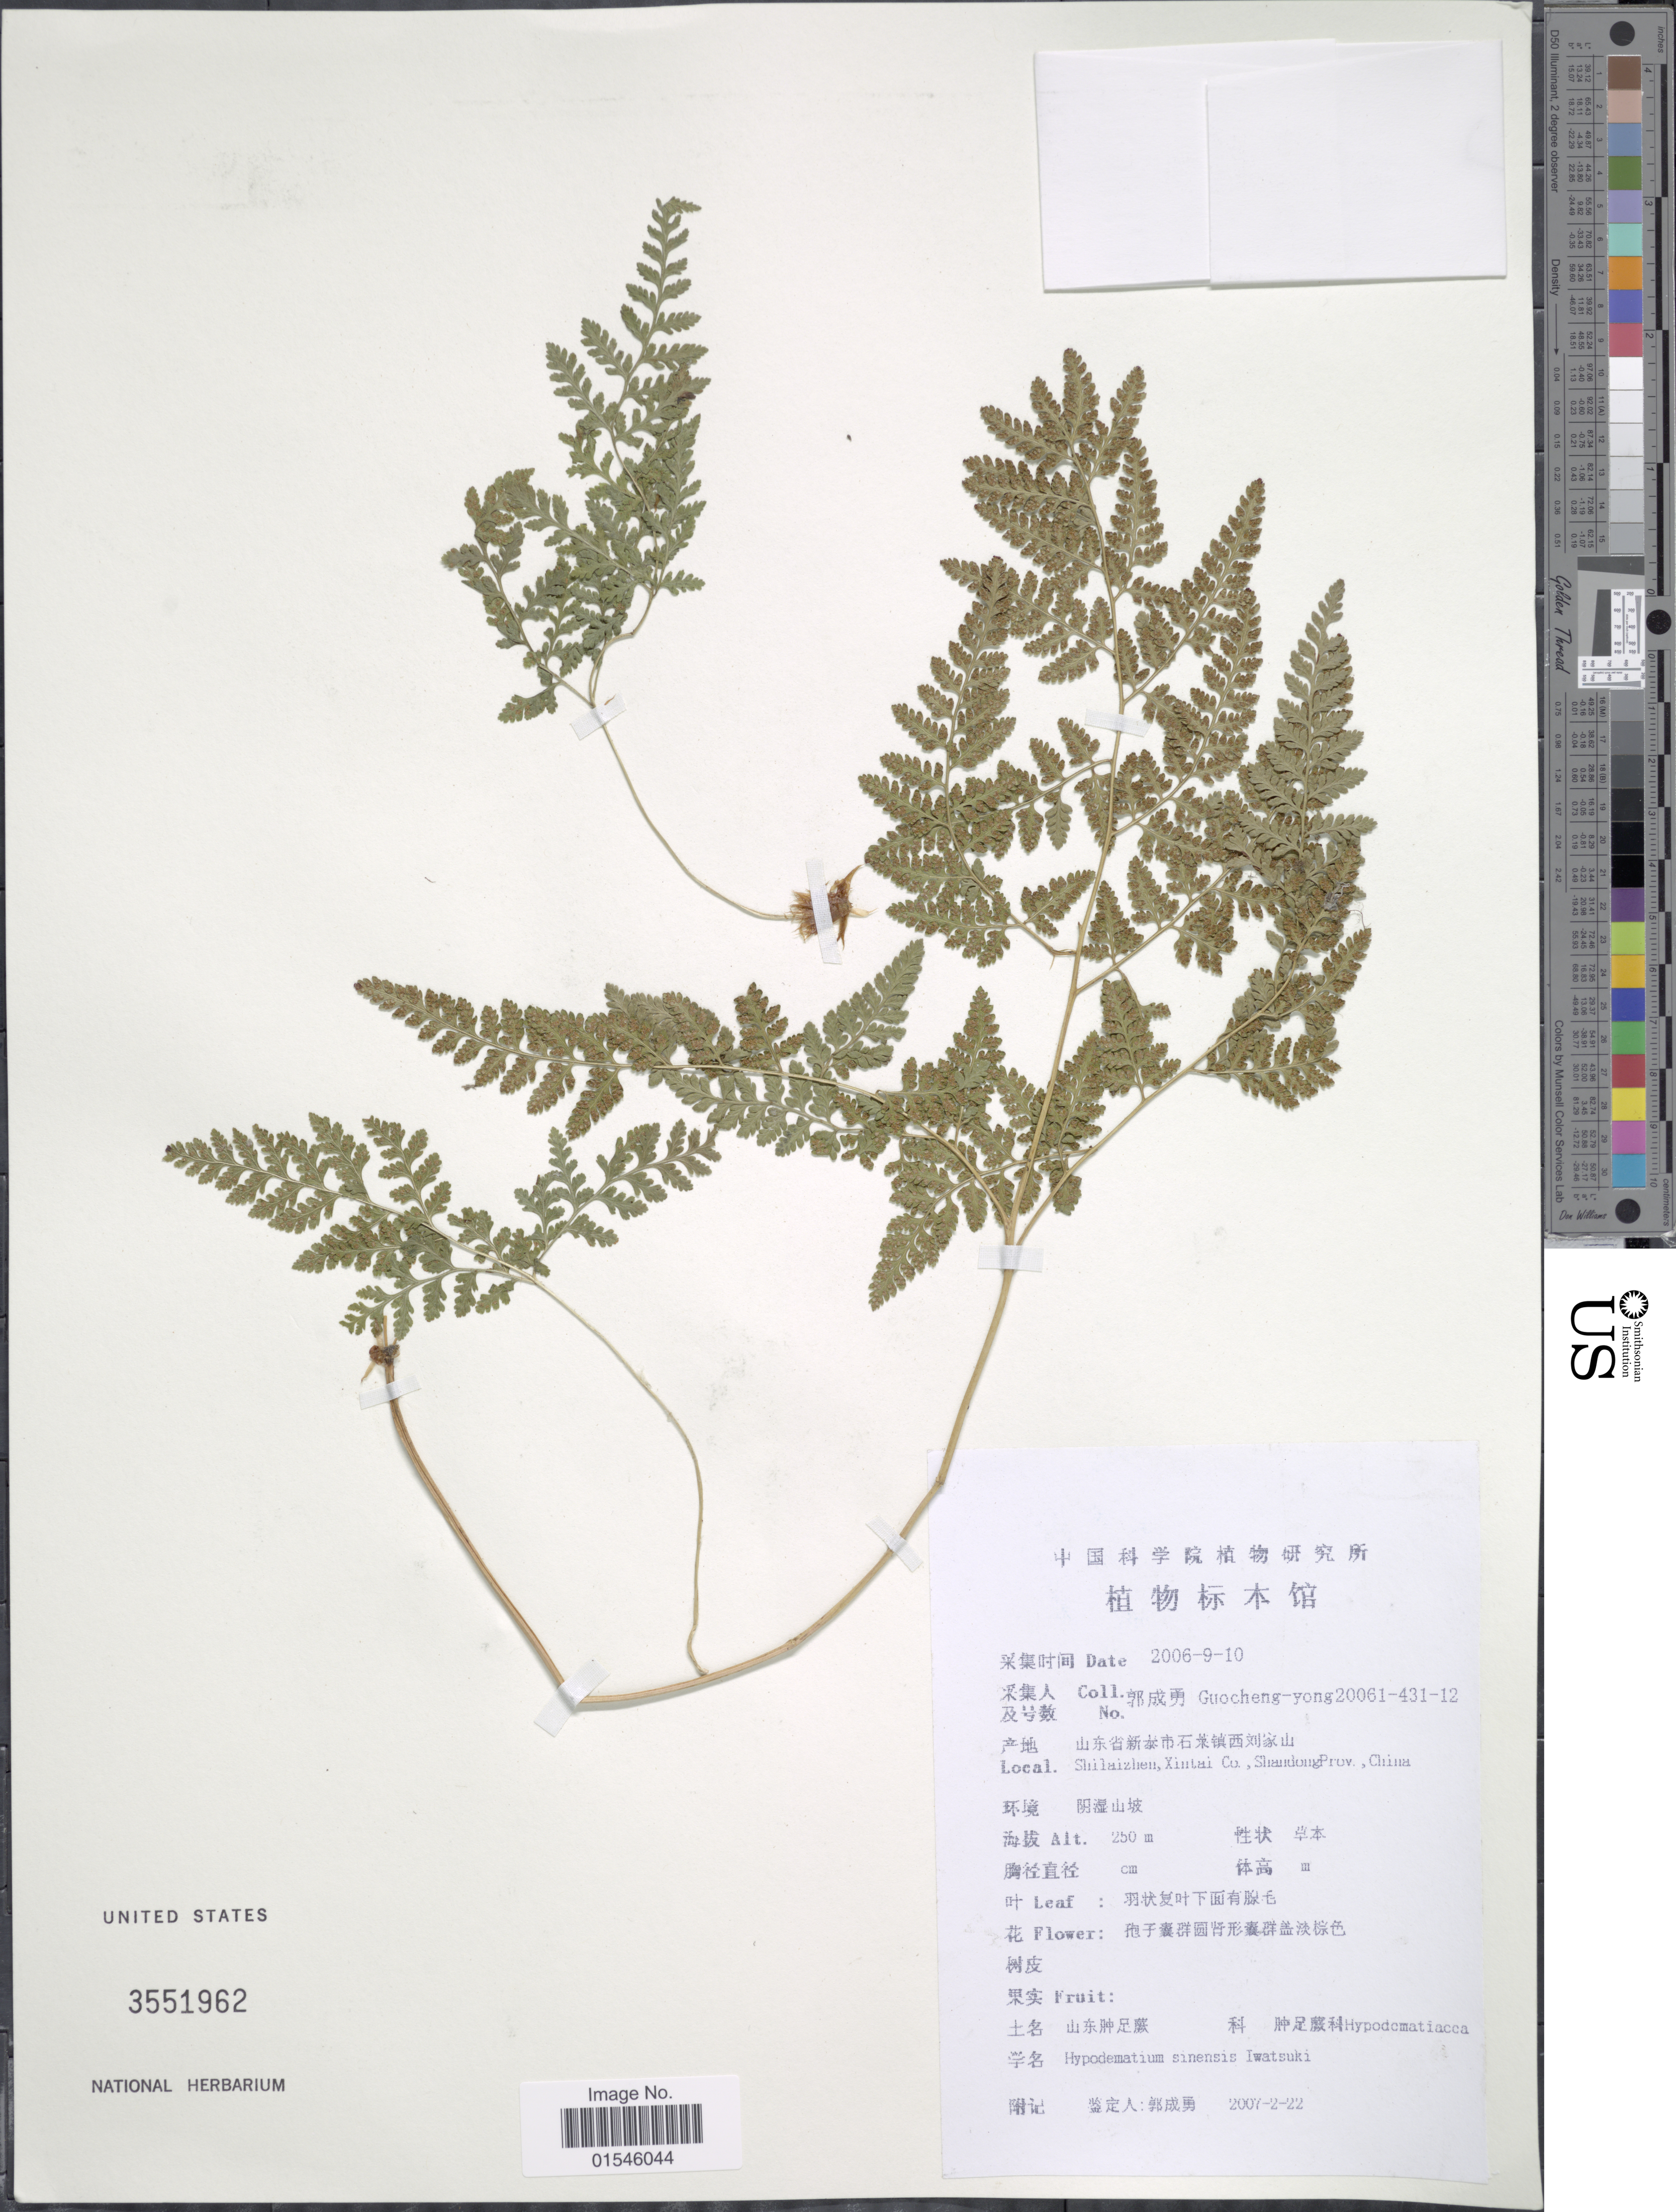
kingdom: Plantae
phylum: Tracheophyta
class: Polypodiopsida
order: Polypodiales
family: Hypodematiaceae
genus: Hypodematium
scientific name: Hypodematium sinense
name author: K. Iwats.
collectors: Guo cheng-yong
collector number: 20061-431-12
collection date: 2006-09-10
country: China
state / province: Shandong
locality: Shilaizhen, Xintai Co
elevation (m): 250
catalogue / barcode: US 3551962